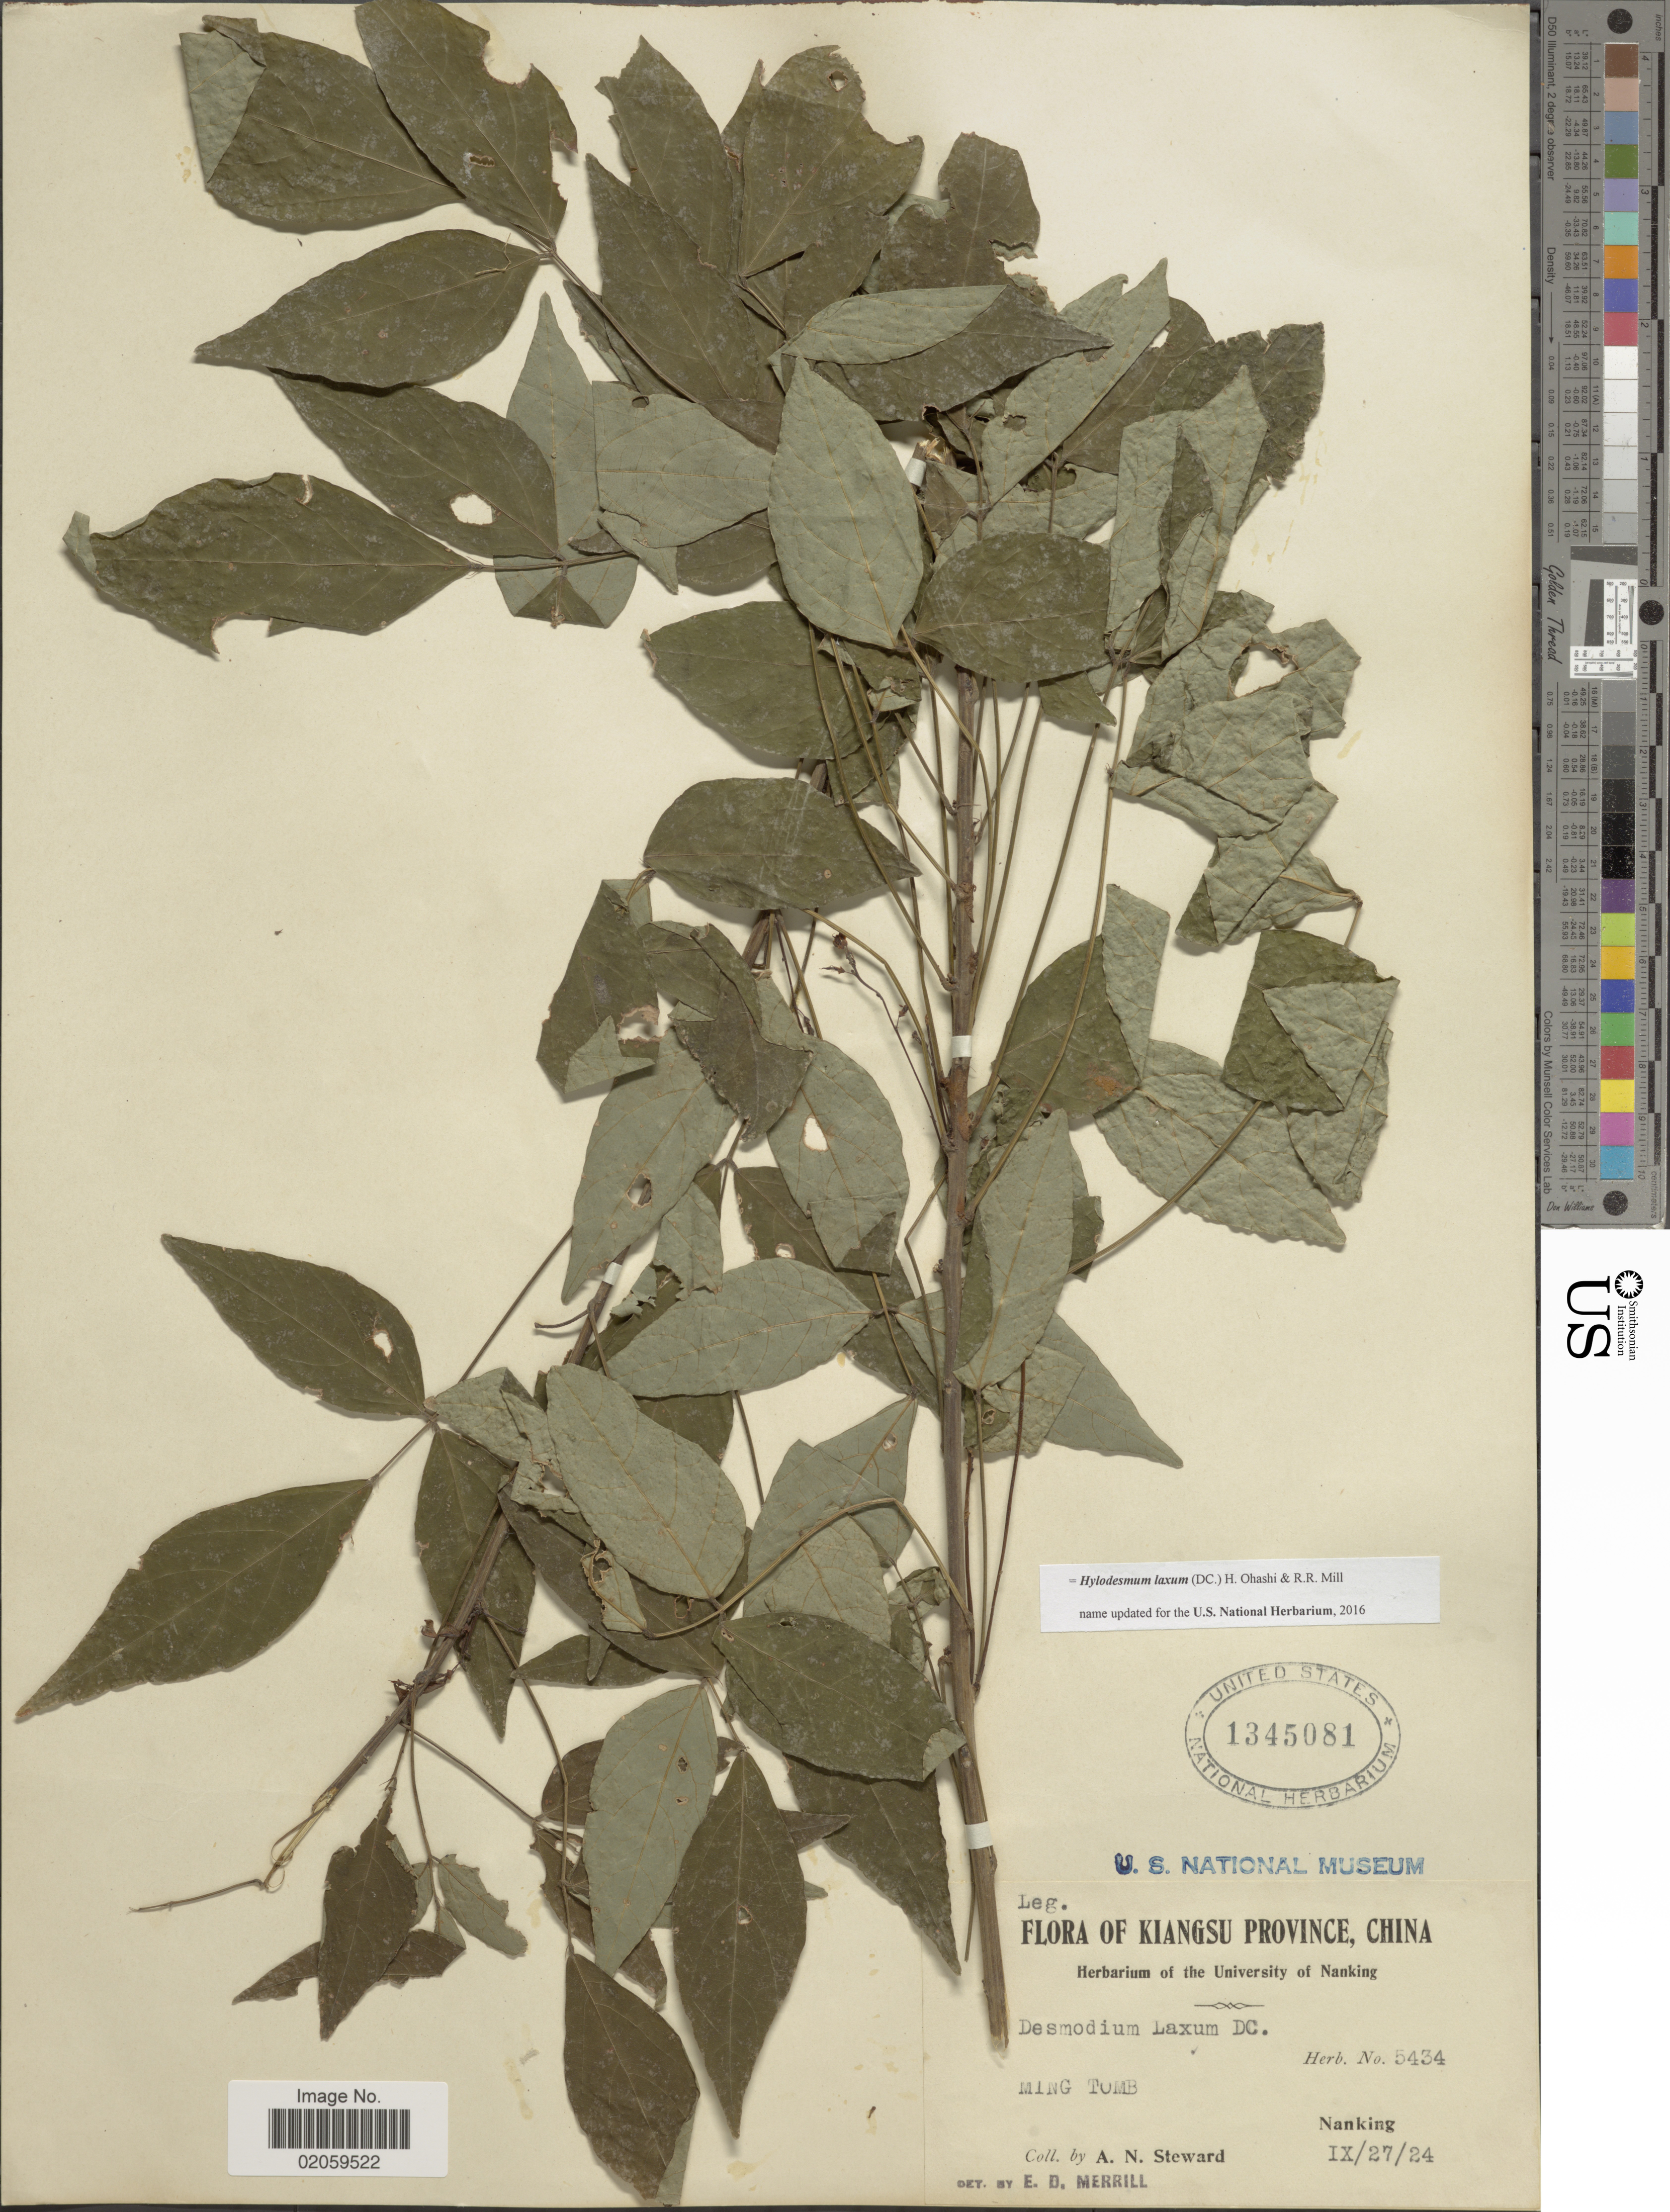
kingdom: Plantae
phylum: Tracheophyta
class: Magnoliopsida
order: Fabales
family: Fabaceae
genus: Hylodesmum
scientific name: Hylodesmum laxum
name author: (DC.) H. Ohashi & R.R. Mill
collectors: A. N. Steward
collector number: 5434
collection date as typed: Transcribed d/m/y: 27/9/24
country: China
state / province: Jiangxi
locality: Kiangsi Province, Ming Tumb, Nanking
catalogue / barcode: US 1345081